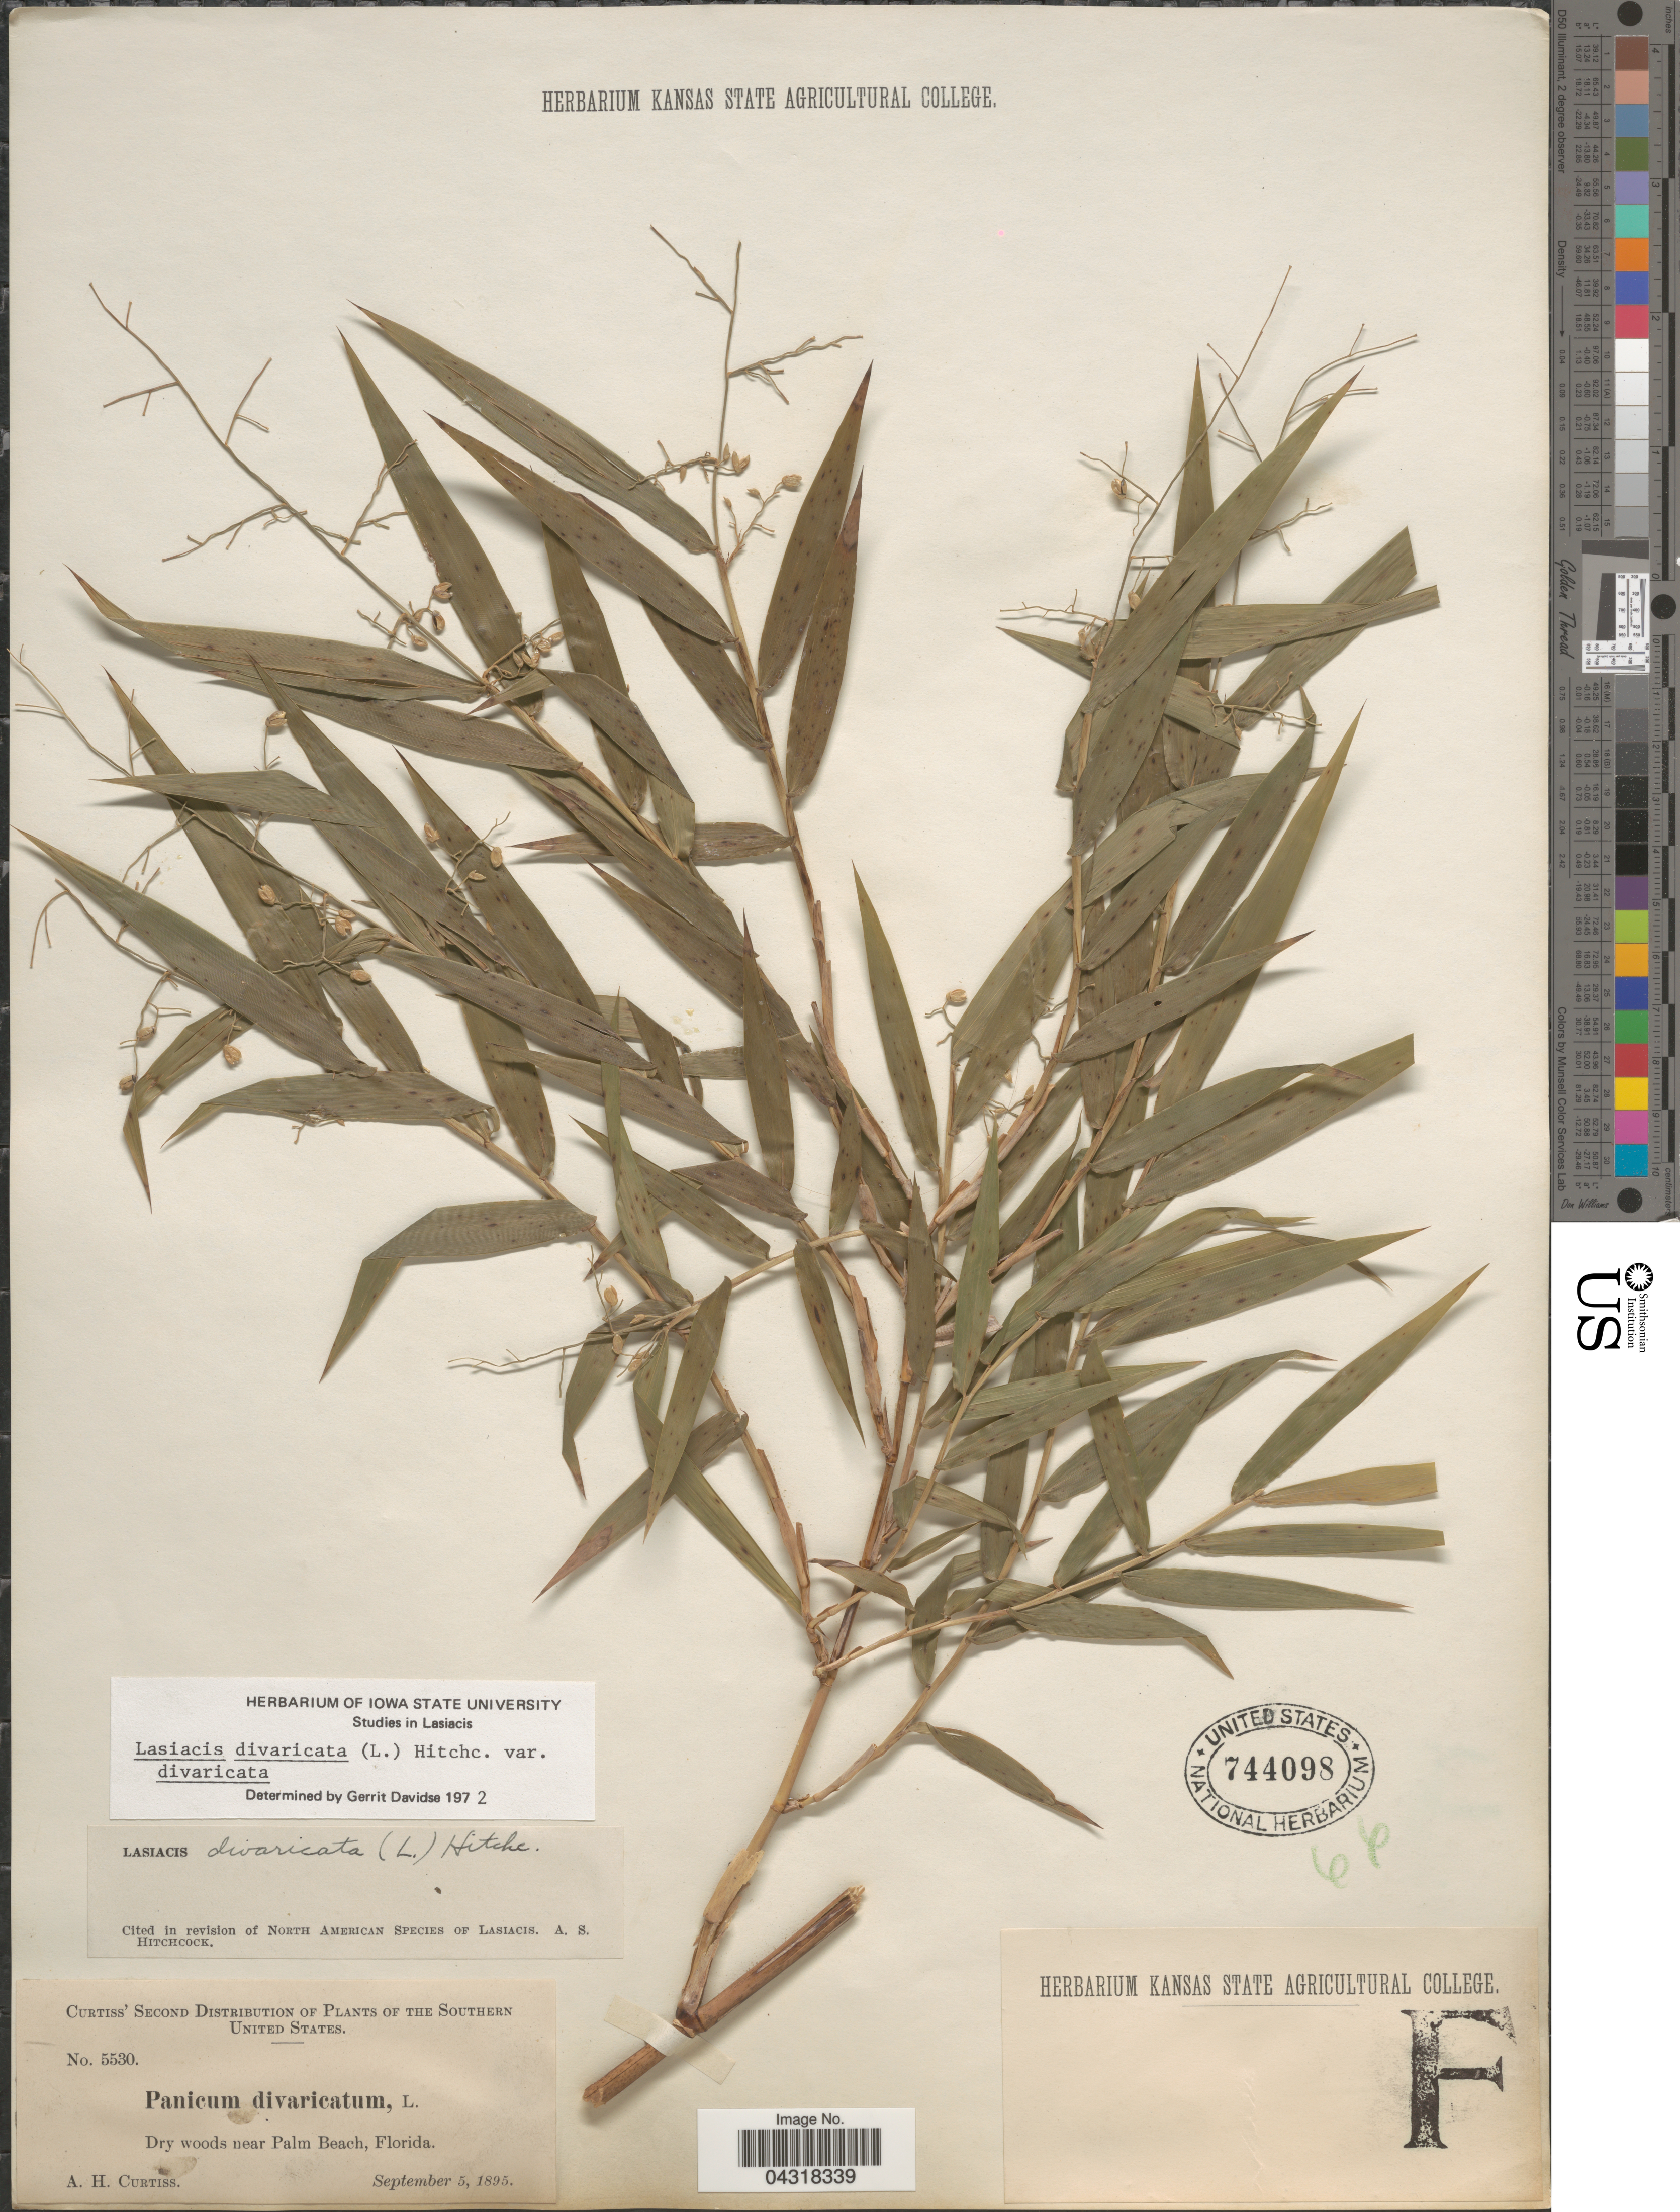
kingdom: Plantae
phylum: Tracheophyta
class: Liliopsida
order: Poales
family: Poaceae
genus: Lasiacis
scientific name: Lasiacis divaricata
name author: (L.) Hitchc.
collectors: A. H. Curtiss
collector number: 5530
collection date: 1895-09-05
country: United States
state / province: Florida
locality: The Southern United States. Dry woods near Palm Beach.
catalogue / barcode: US 744098